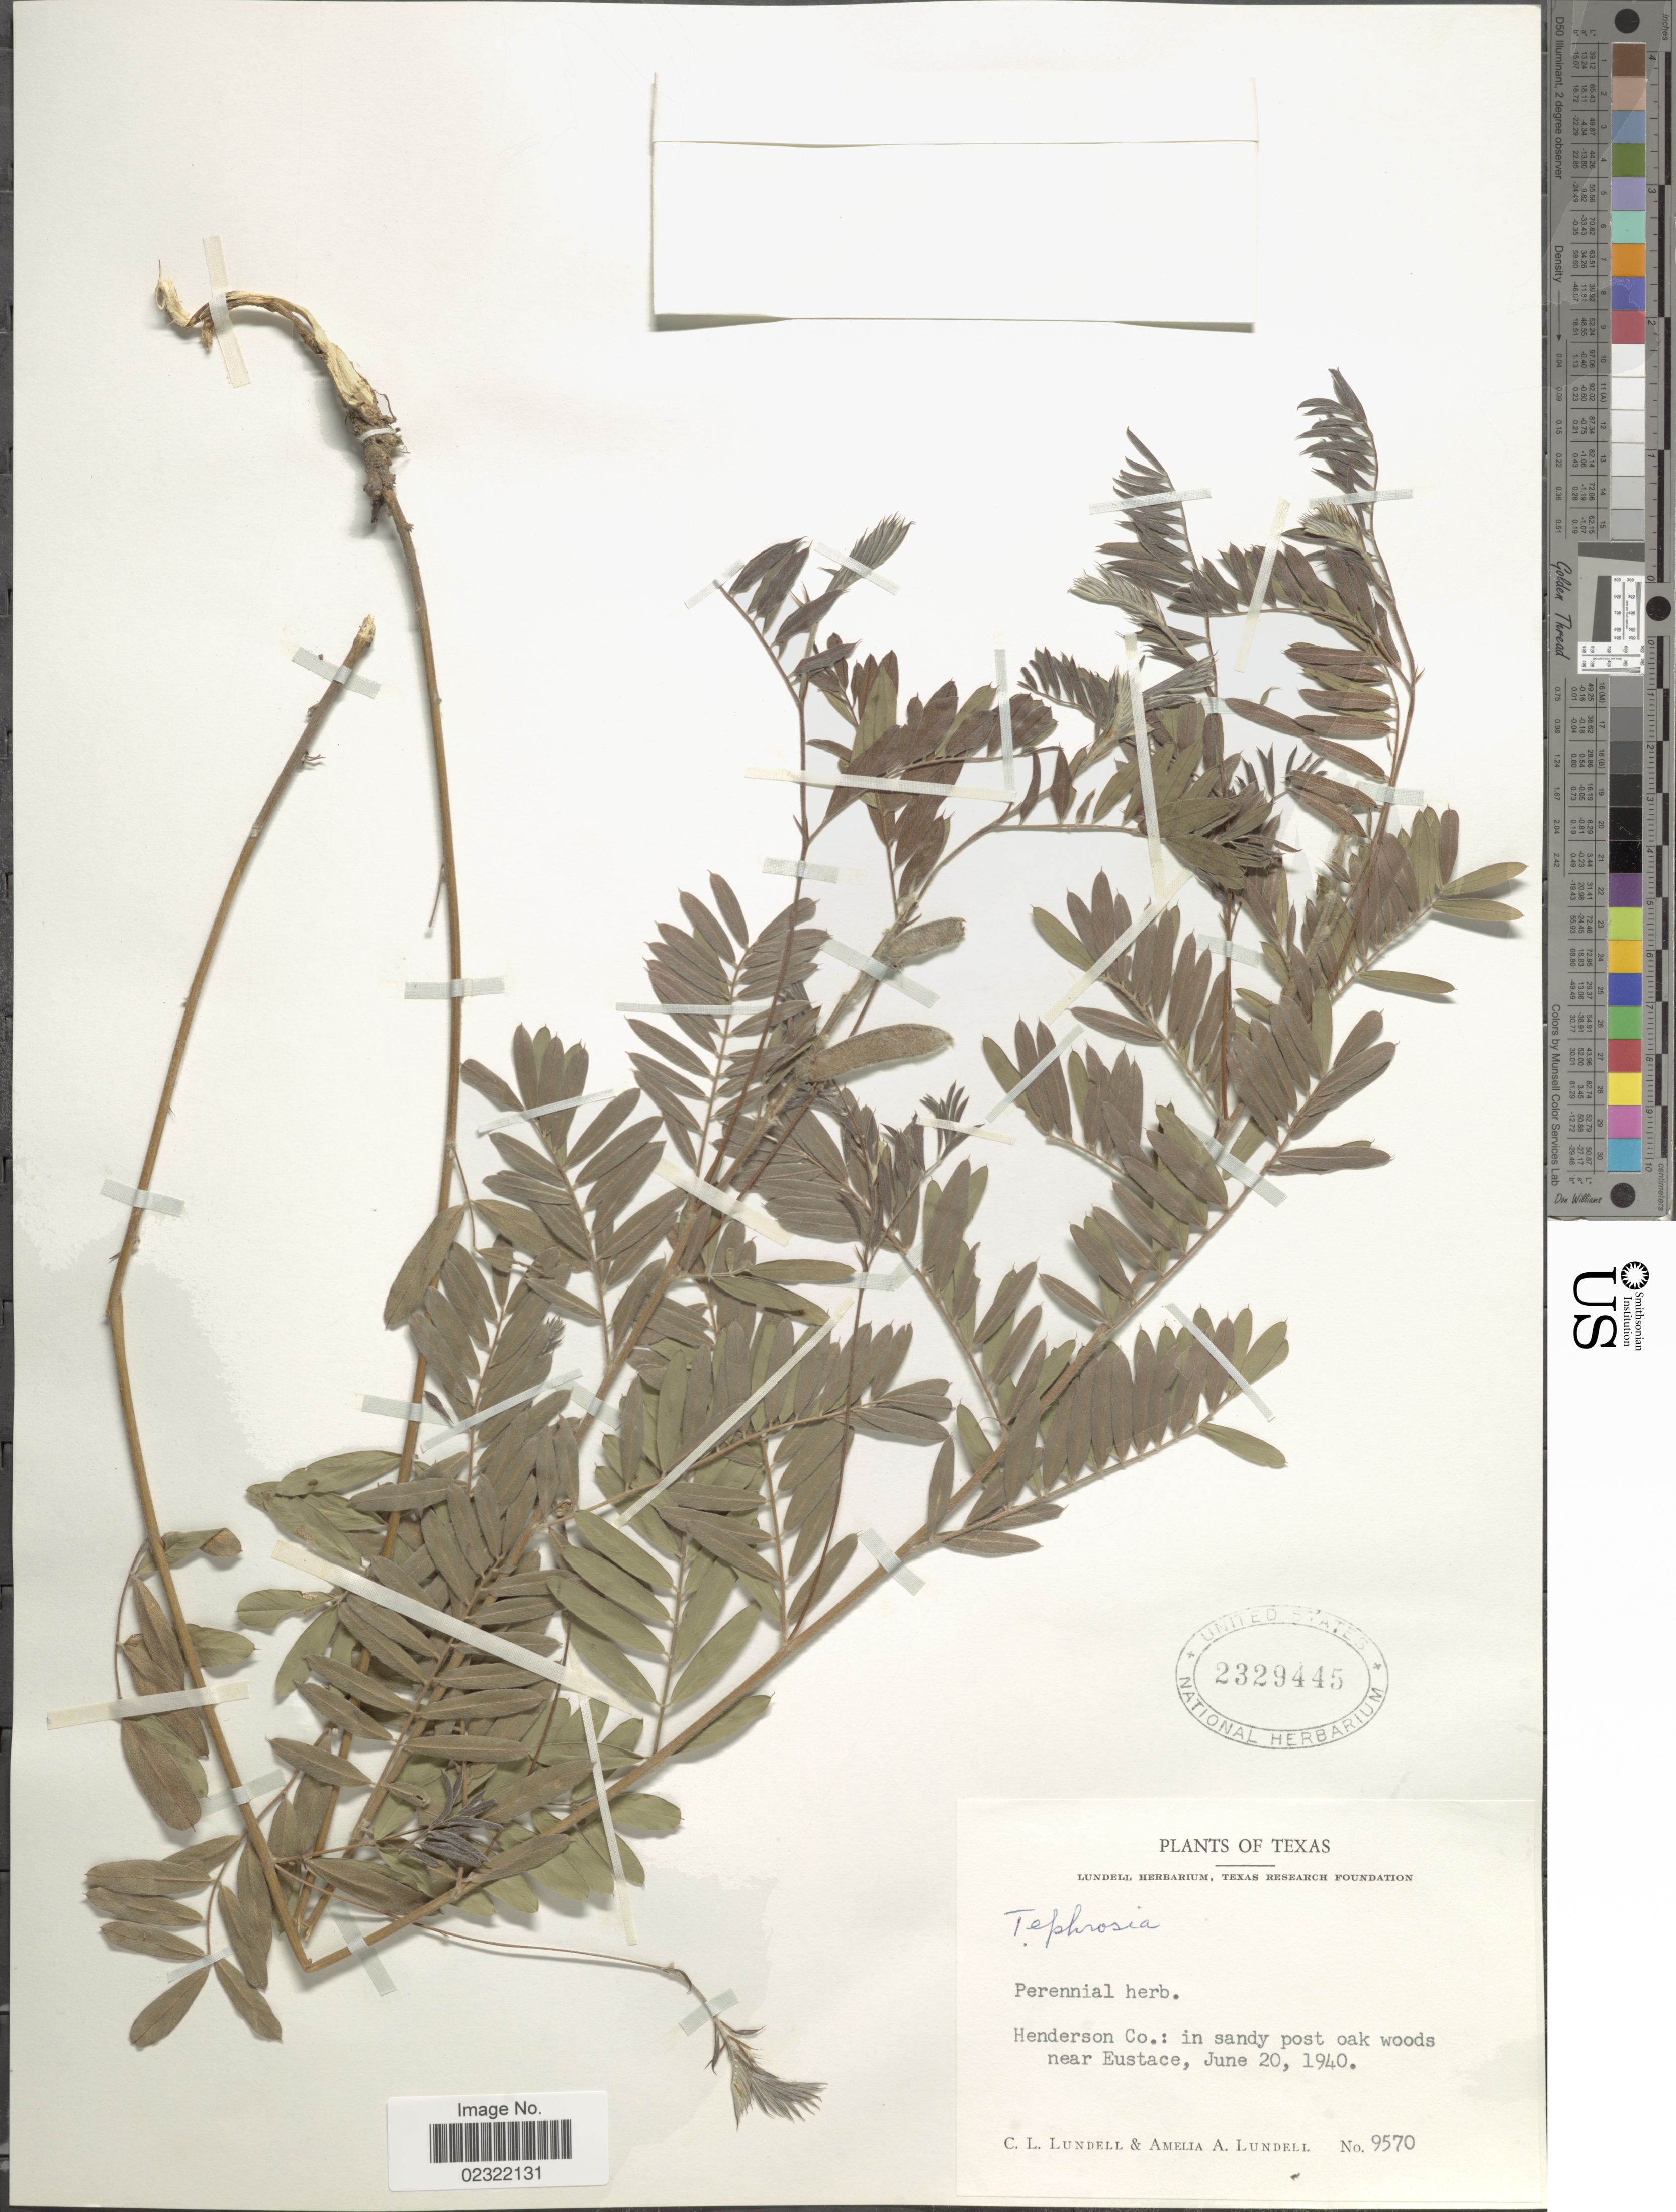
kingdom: Plantae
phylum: Tracheophyta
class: Magnoliopsida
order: Fabales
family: Fabaceae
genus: Tephrosia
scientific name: Tephrosia virginiana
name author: (L.) Pers.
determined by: Turner, B. L.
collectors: C. L. Lundell & A. A. Lundell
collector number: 9570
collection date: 1940-06-20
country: United States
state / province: Texas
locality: Henderson Co.: in sandy post oak woods near Eustace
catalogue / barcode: US 2329445